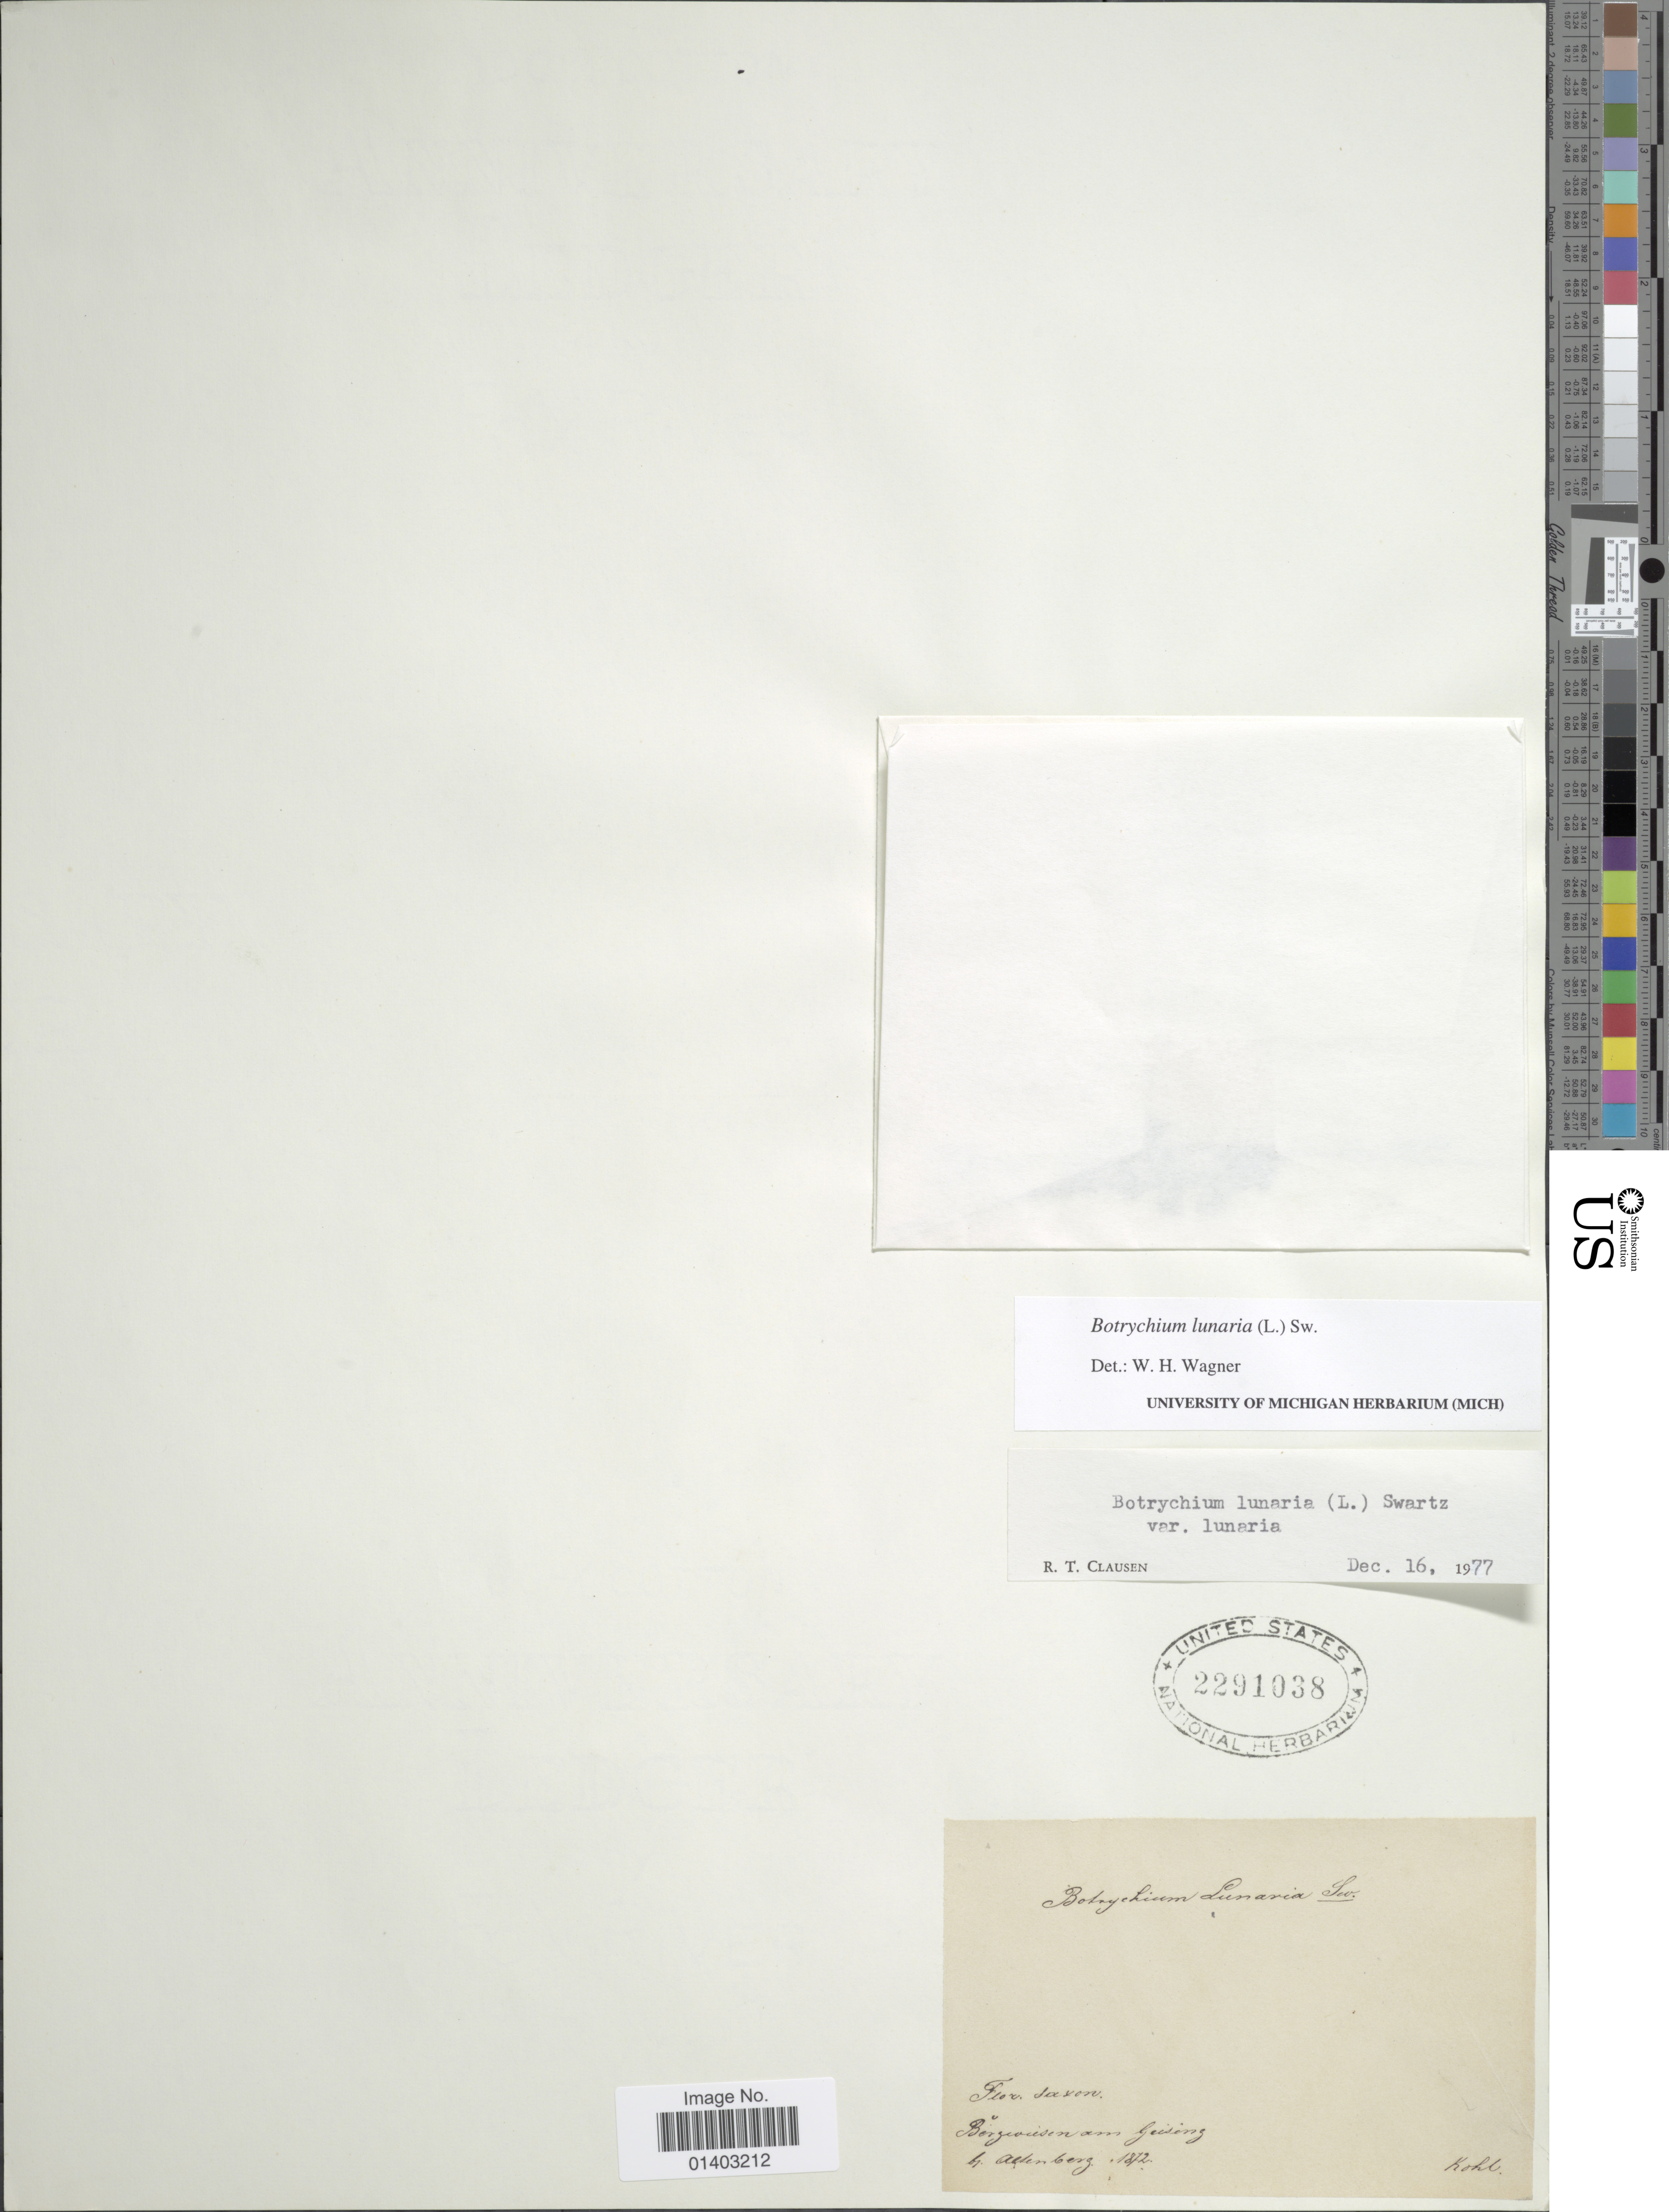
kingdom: Plantae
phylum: Tracheophyta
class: Polypodiopsida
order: Ophioglossales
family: Ophioglossaceae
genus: Botrychium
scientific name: Botrychium lunaria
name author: (L.) Sw.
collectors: Kohl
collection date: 1872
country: Germany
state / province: Sachsen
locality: Saxon, Börg [illegible text] Geising [interpreted]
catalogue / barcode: US 2291038